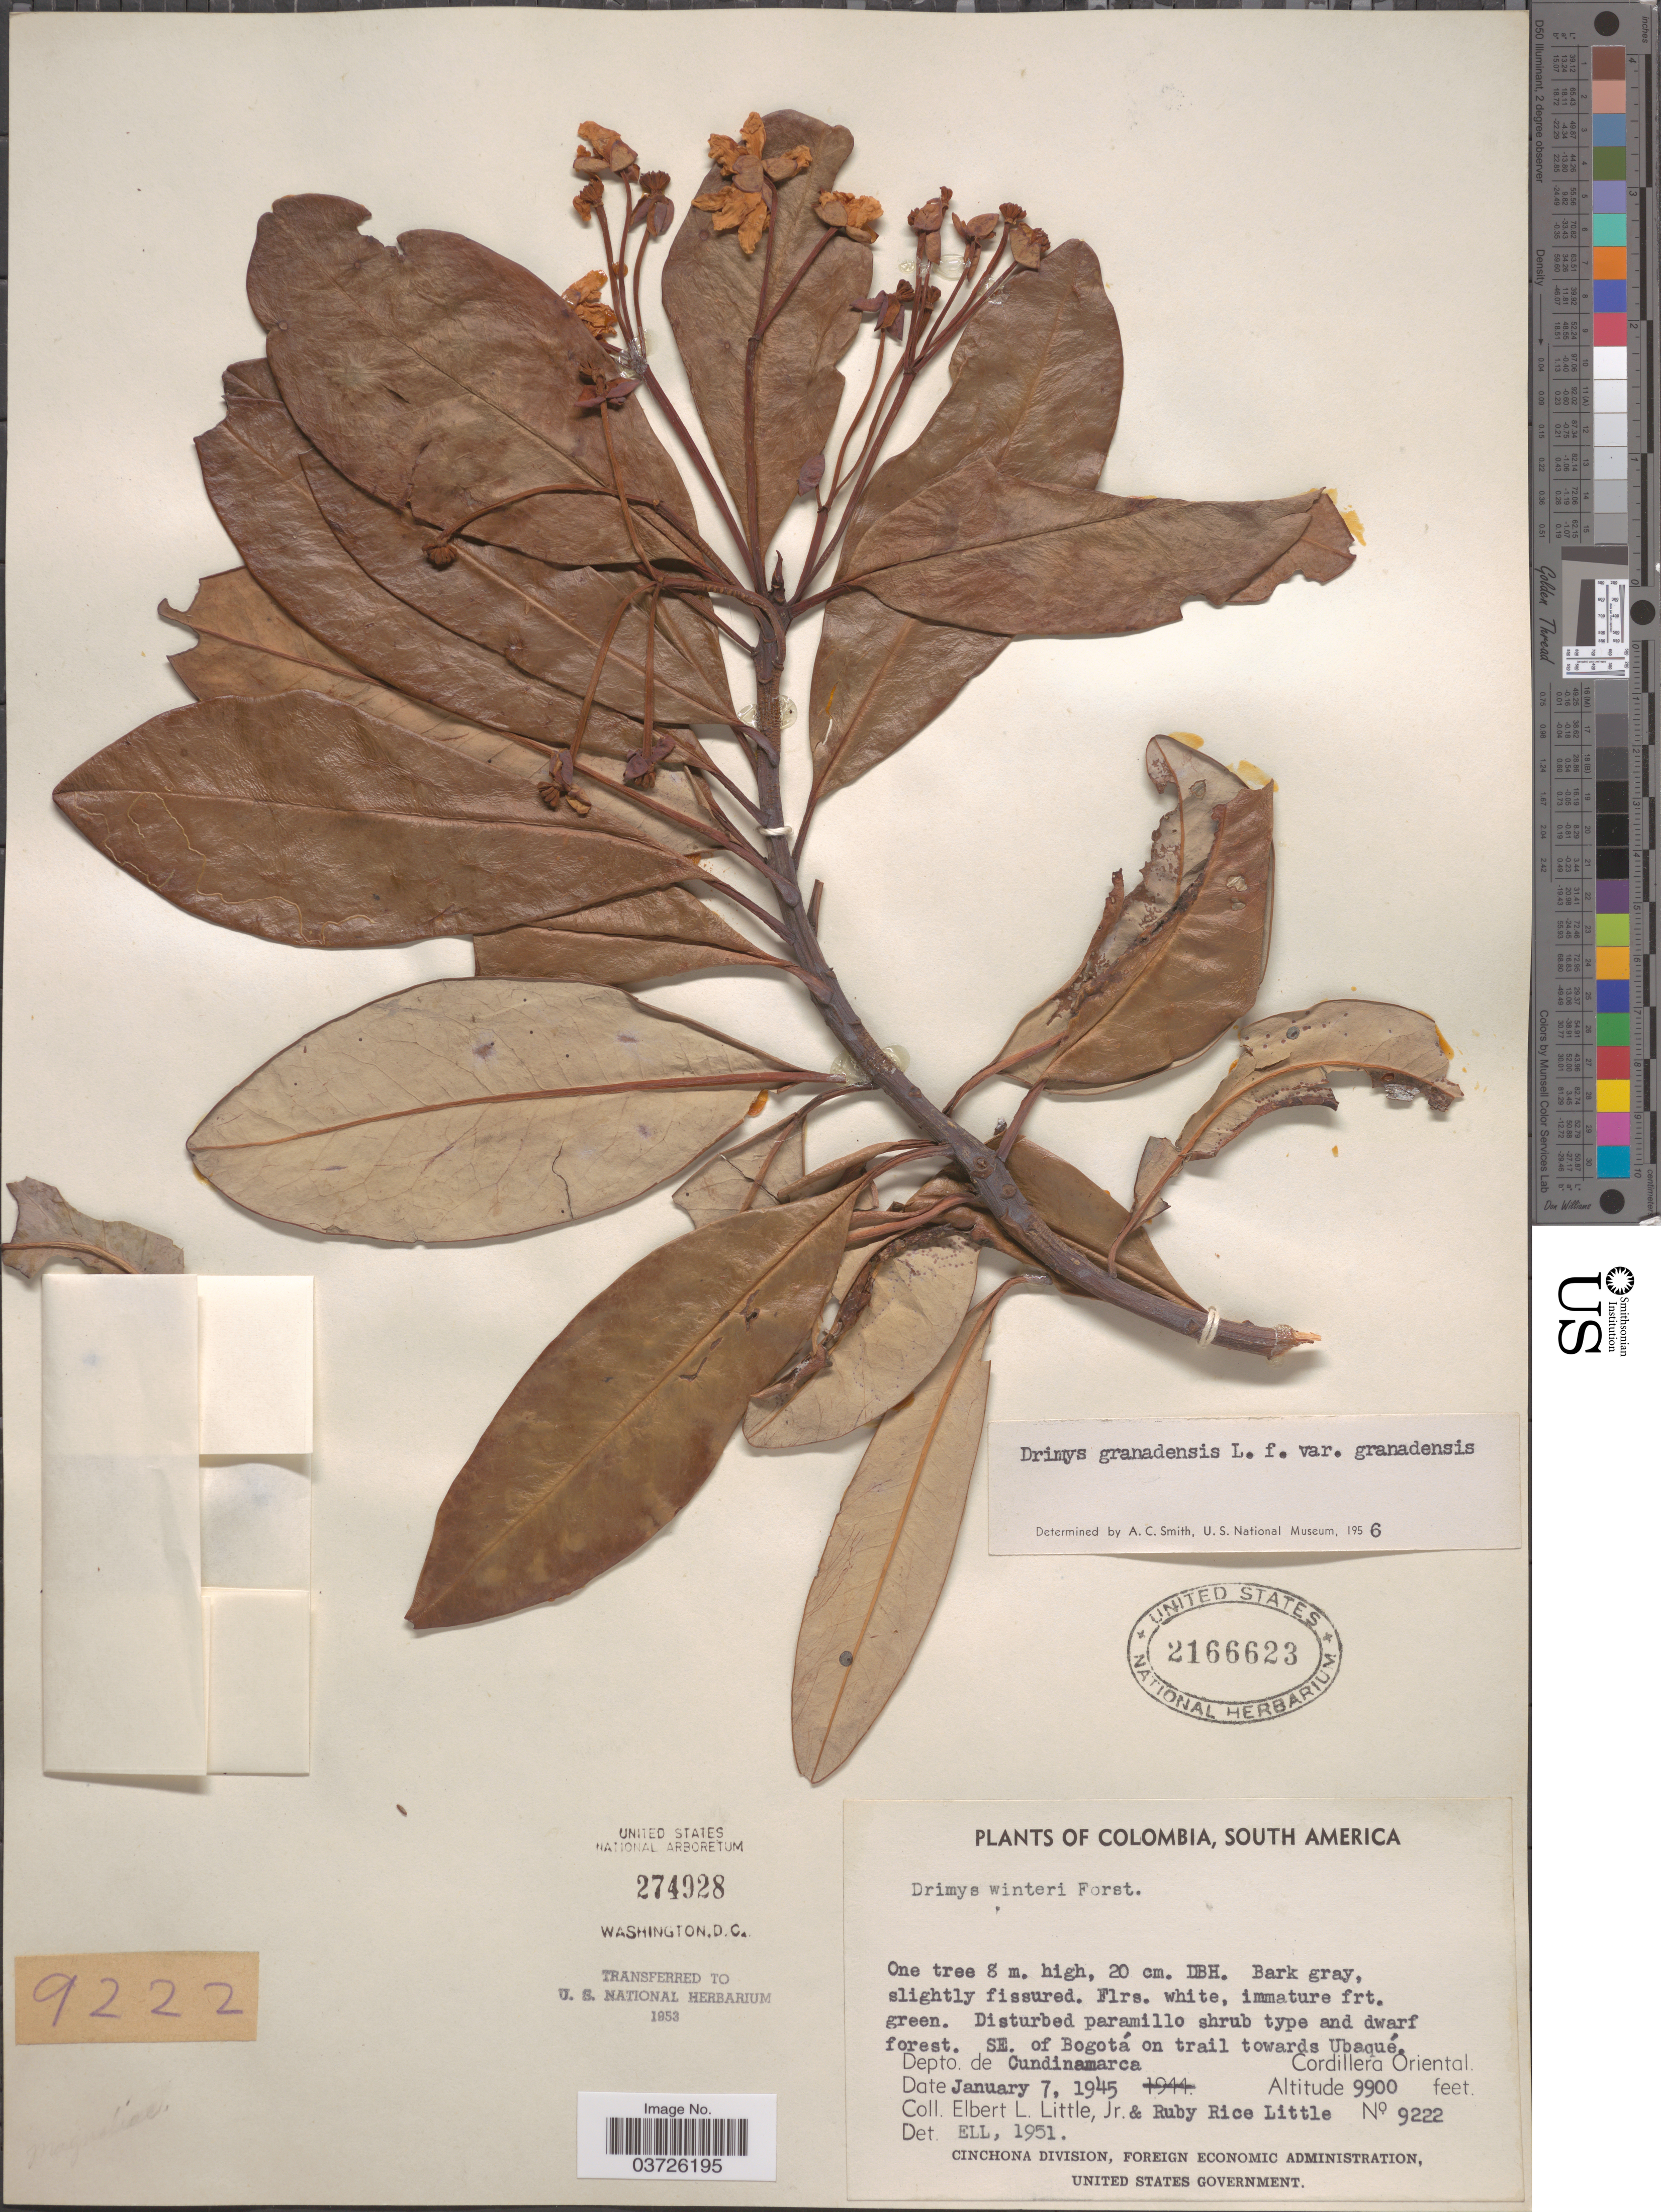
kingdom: Plantae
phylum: Tracheophyta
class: Magnoliopsida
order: Canellales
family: Winteraceae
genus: Drimys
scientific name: Drimys granadensis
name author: L. f.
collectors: E. L. Little & R. R. Little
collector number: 9222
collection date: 1945-01-07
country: Colombia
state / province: Cundinamarca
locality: SE. of Bogotá on trail towards Ubaqué. Depto. de Cundinamarca. Cordillera Oriental.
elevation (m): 3018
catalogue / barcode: US 2166623